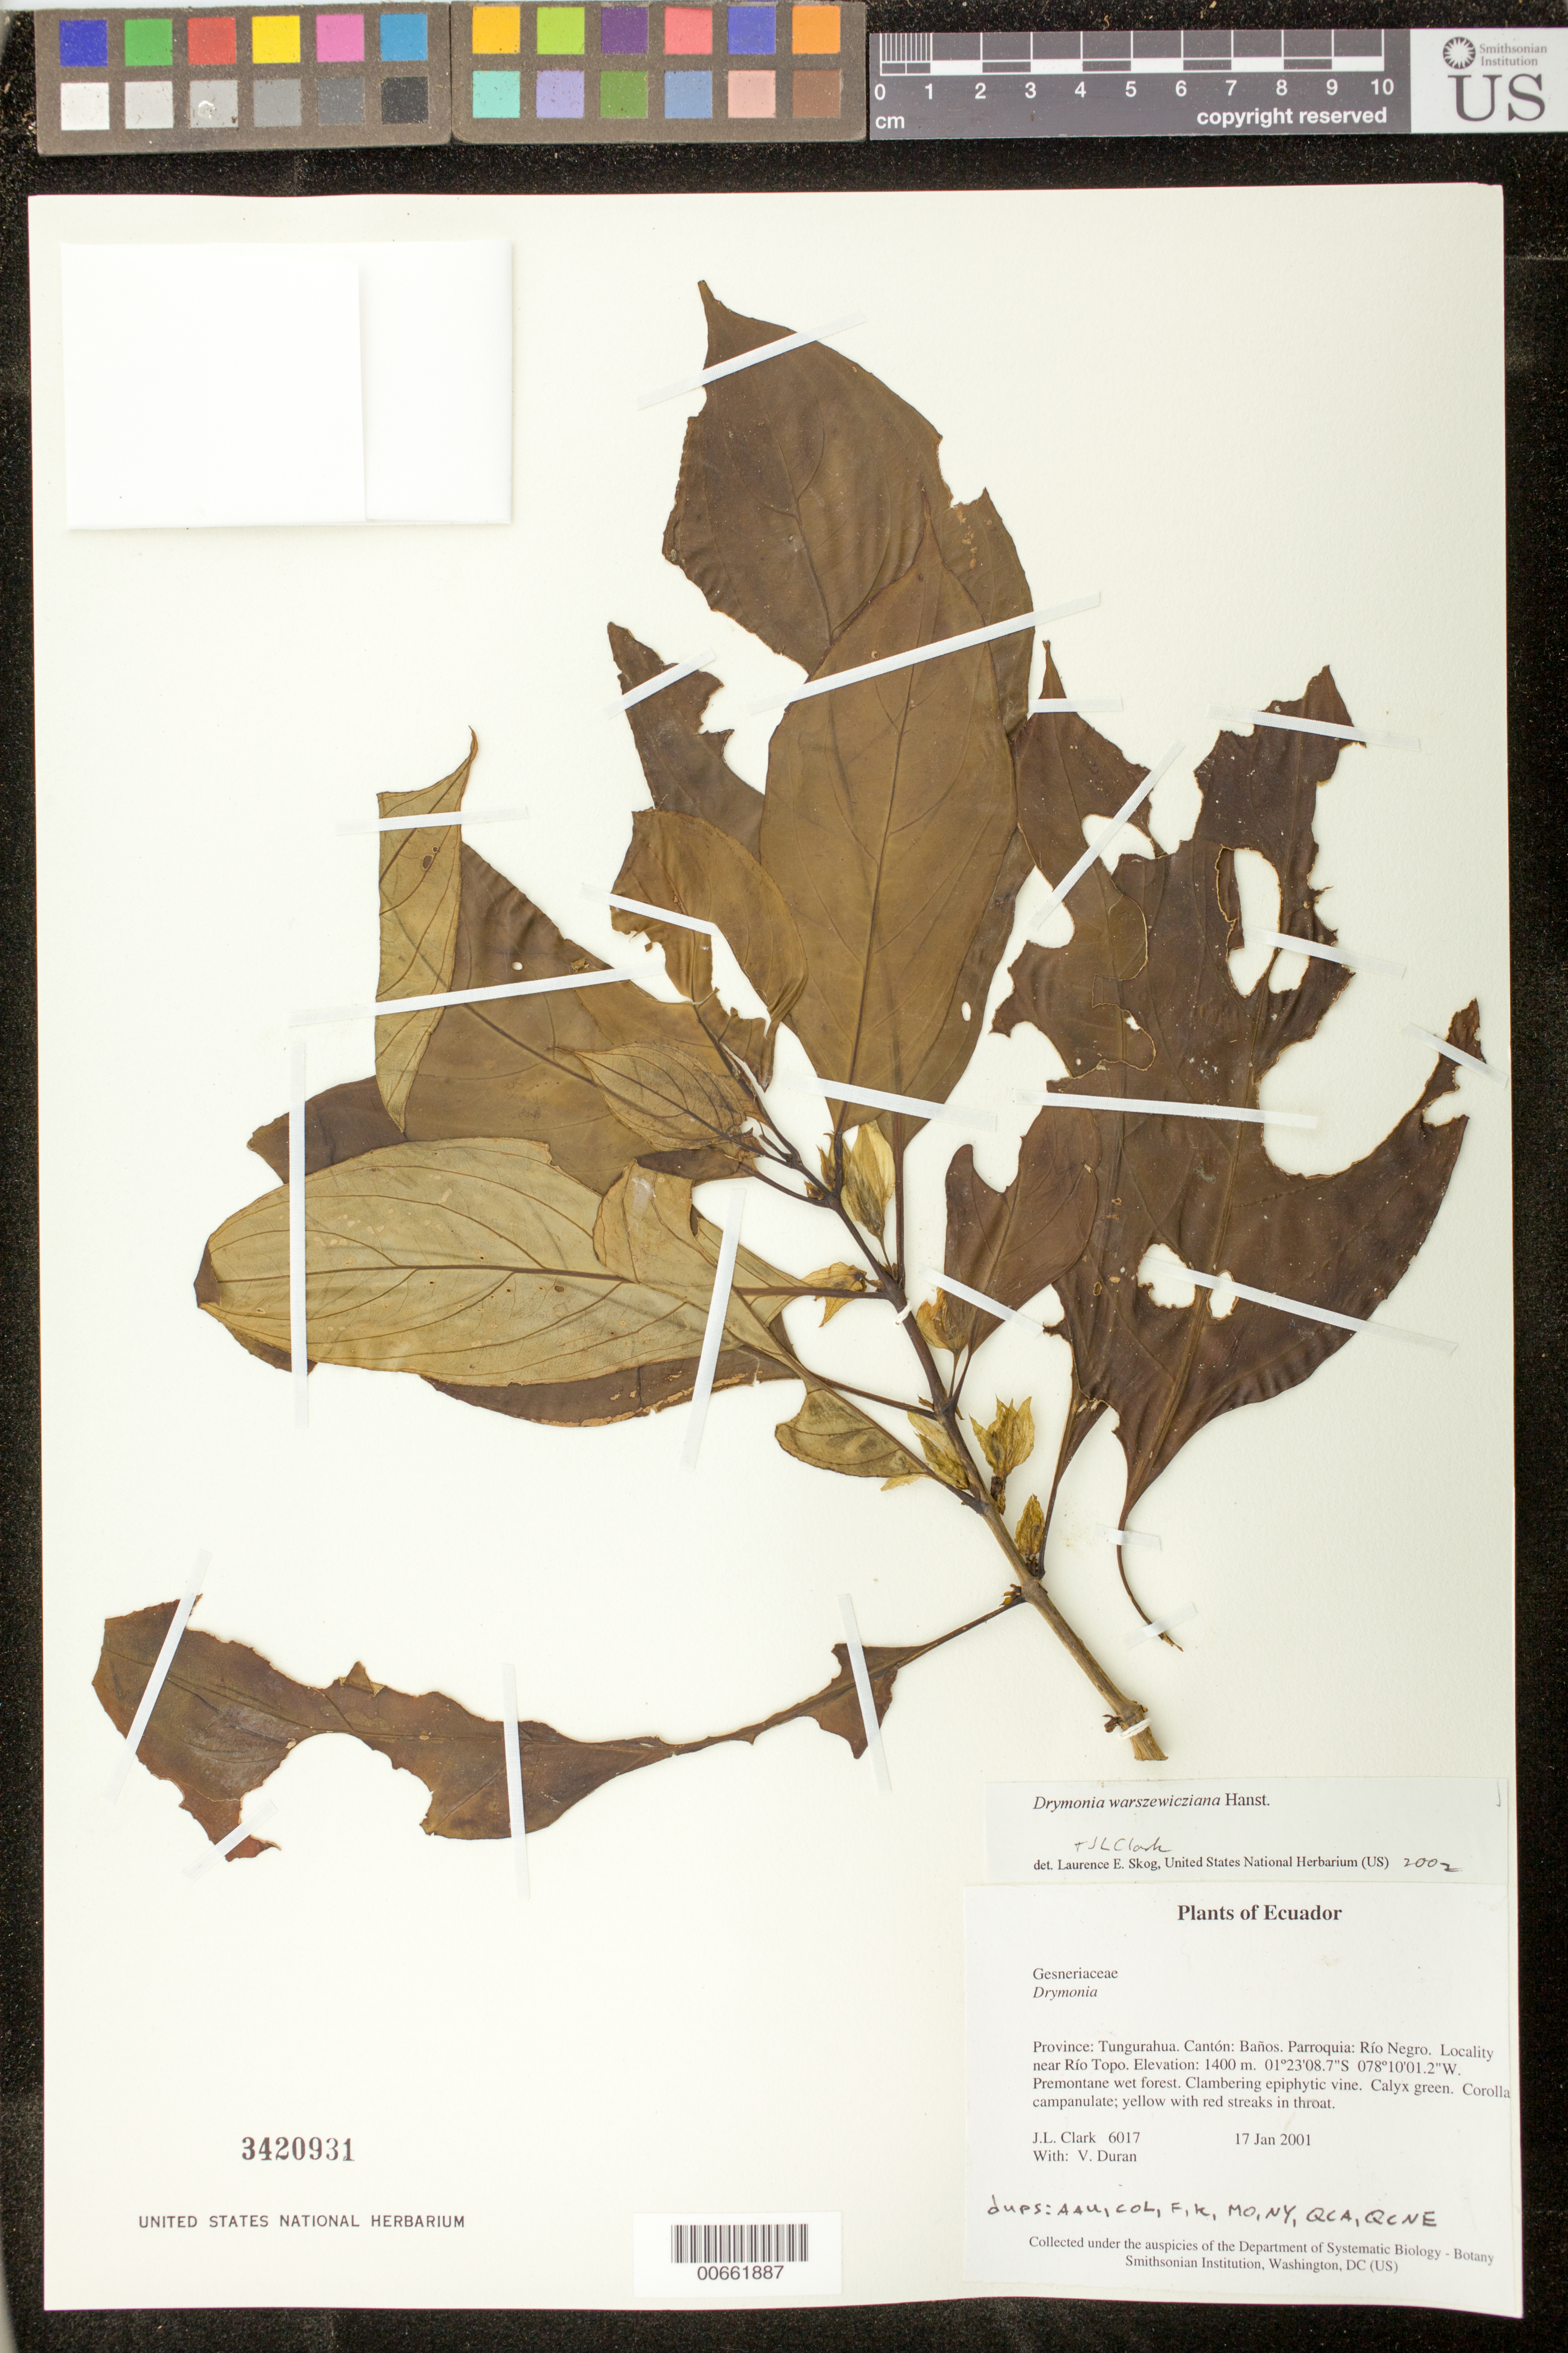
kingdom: Plantae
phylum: Tracheophyta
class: Magnoliopsida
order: Lamiales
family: Gesneriaceae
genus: Drymonia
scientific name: Drymonia warszewicziana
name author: Hanst.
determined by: Clark, J. L.; Skog, Laurence E.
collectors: J. L. Clark & V. Duran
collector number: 6017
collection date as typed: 17 Jan 2001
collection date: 2001-01-17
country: Ecuador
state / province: Tungurahua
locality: Cantón: Baños. Parroquia: Río Negro. Locality near Río Topo.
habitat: Premontane wet forest.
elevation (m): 1400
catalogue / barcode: US 3420931